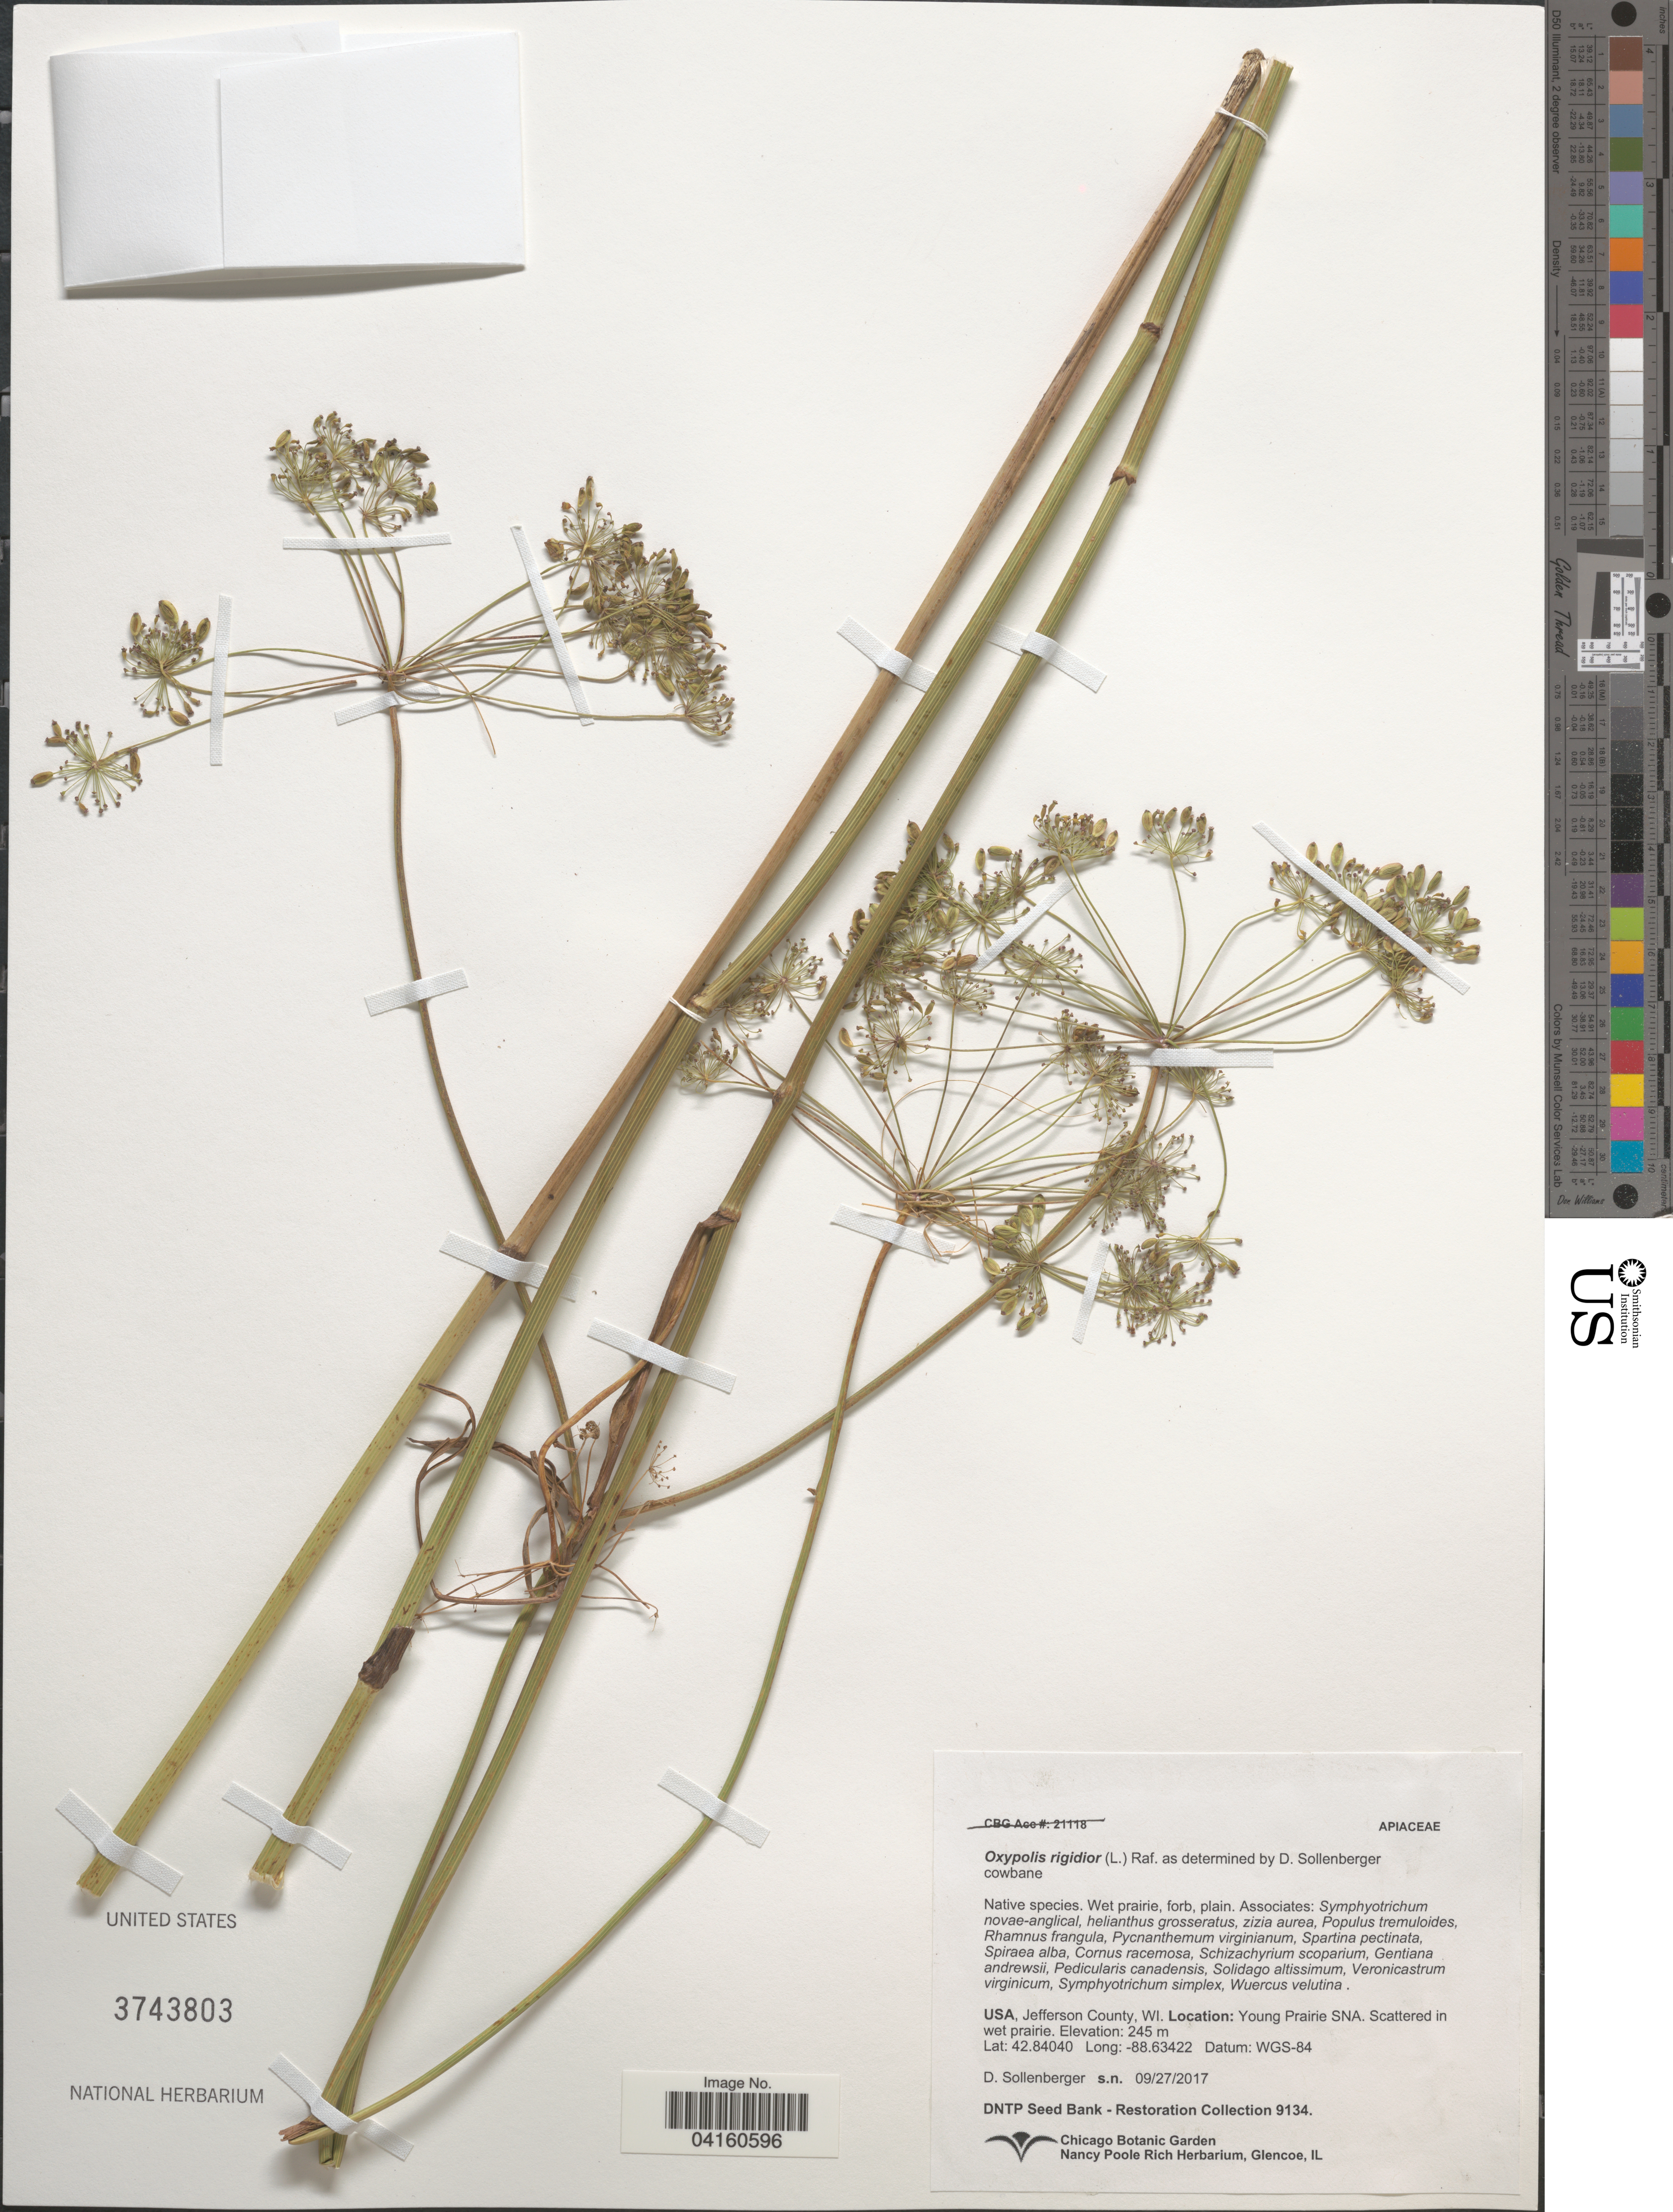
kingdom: Plantae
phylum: Tracheophyta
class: Magnoliopsida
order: Apiales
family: Apiaceae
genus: Oxypolis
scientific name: Oxypolis rigidior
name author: (L.) Raf.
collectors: D. Sollenberger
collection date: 2017-09-27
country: United States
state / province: Wisconsin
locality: Jefferson County. Young Prairie SNA.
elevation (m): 245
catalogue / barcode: US 3743803